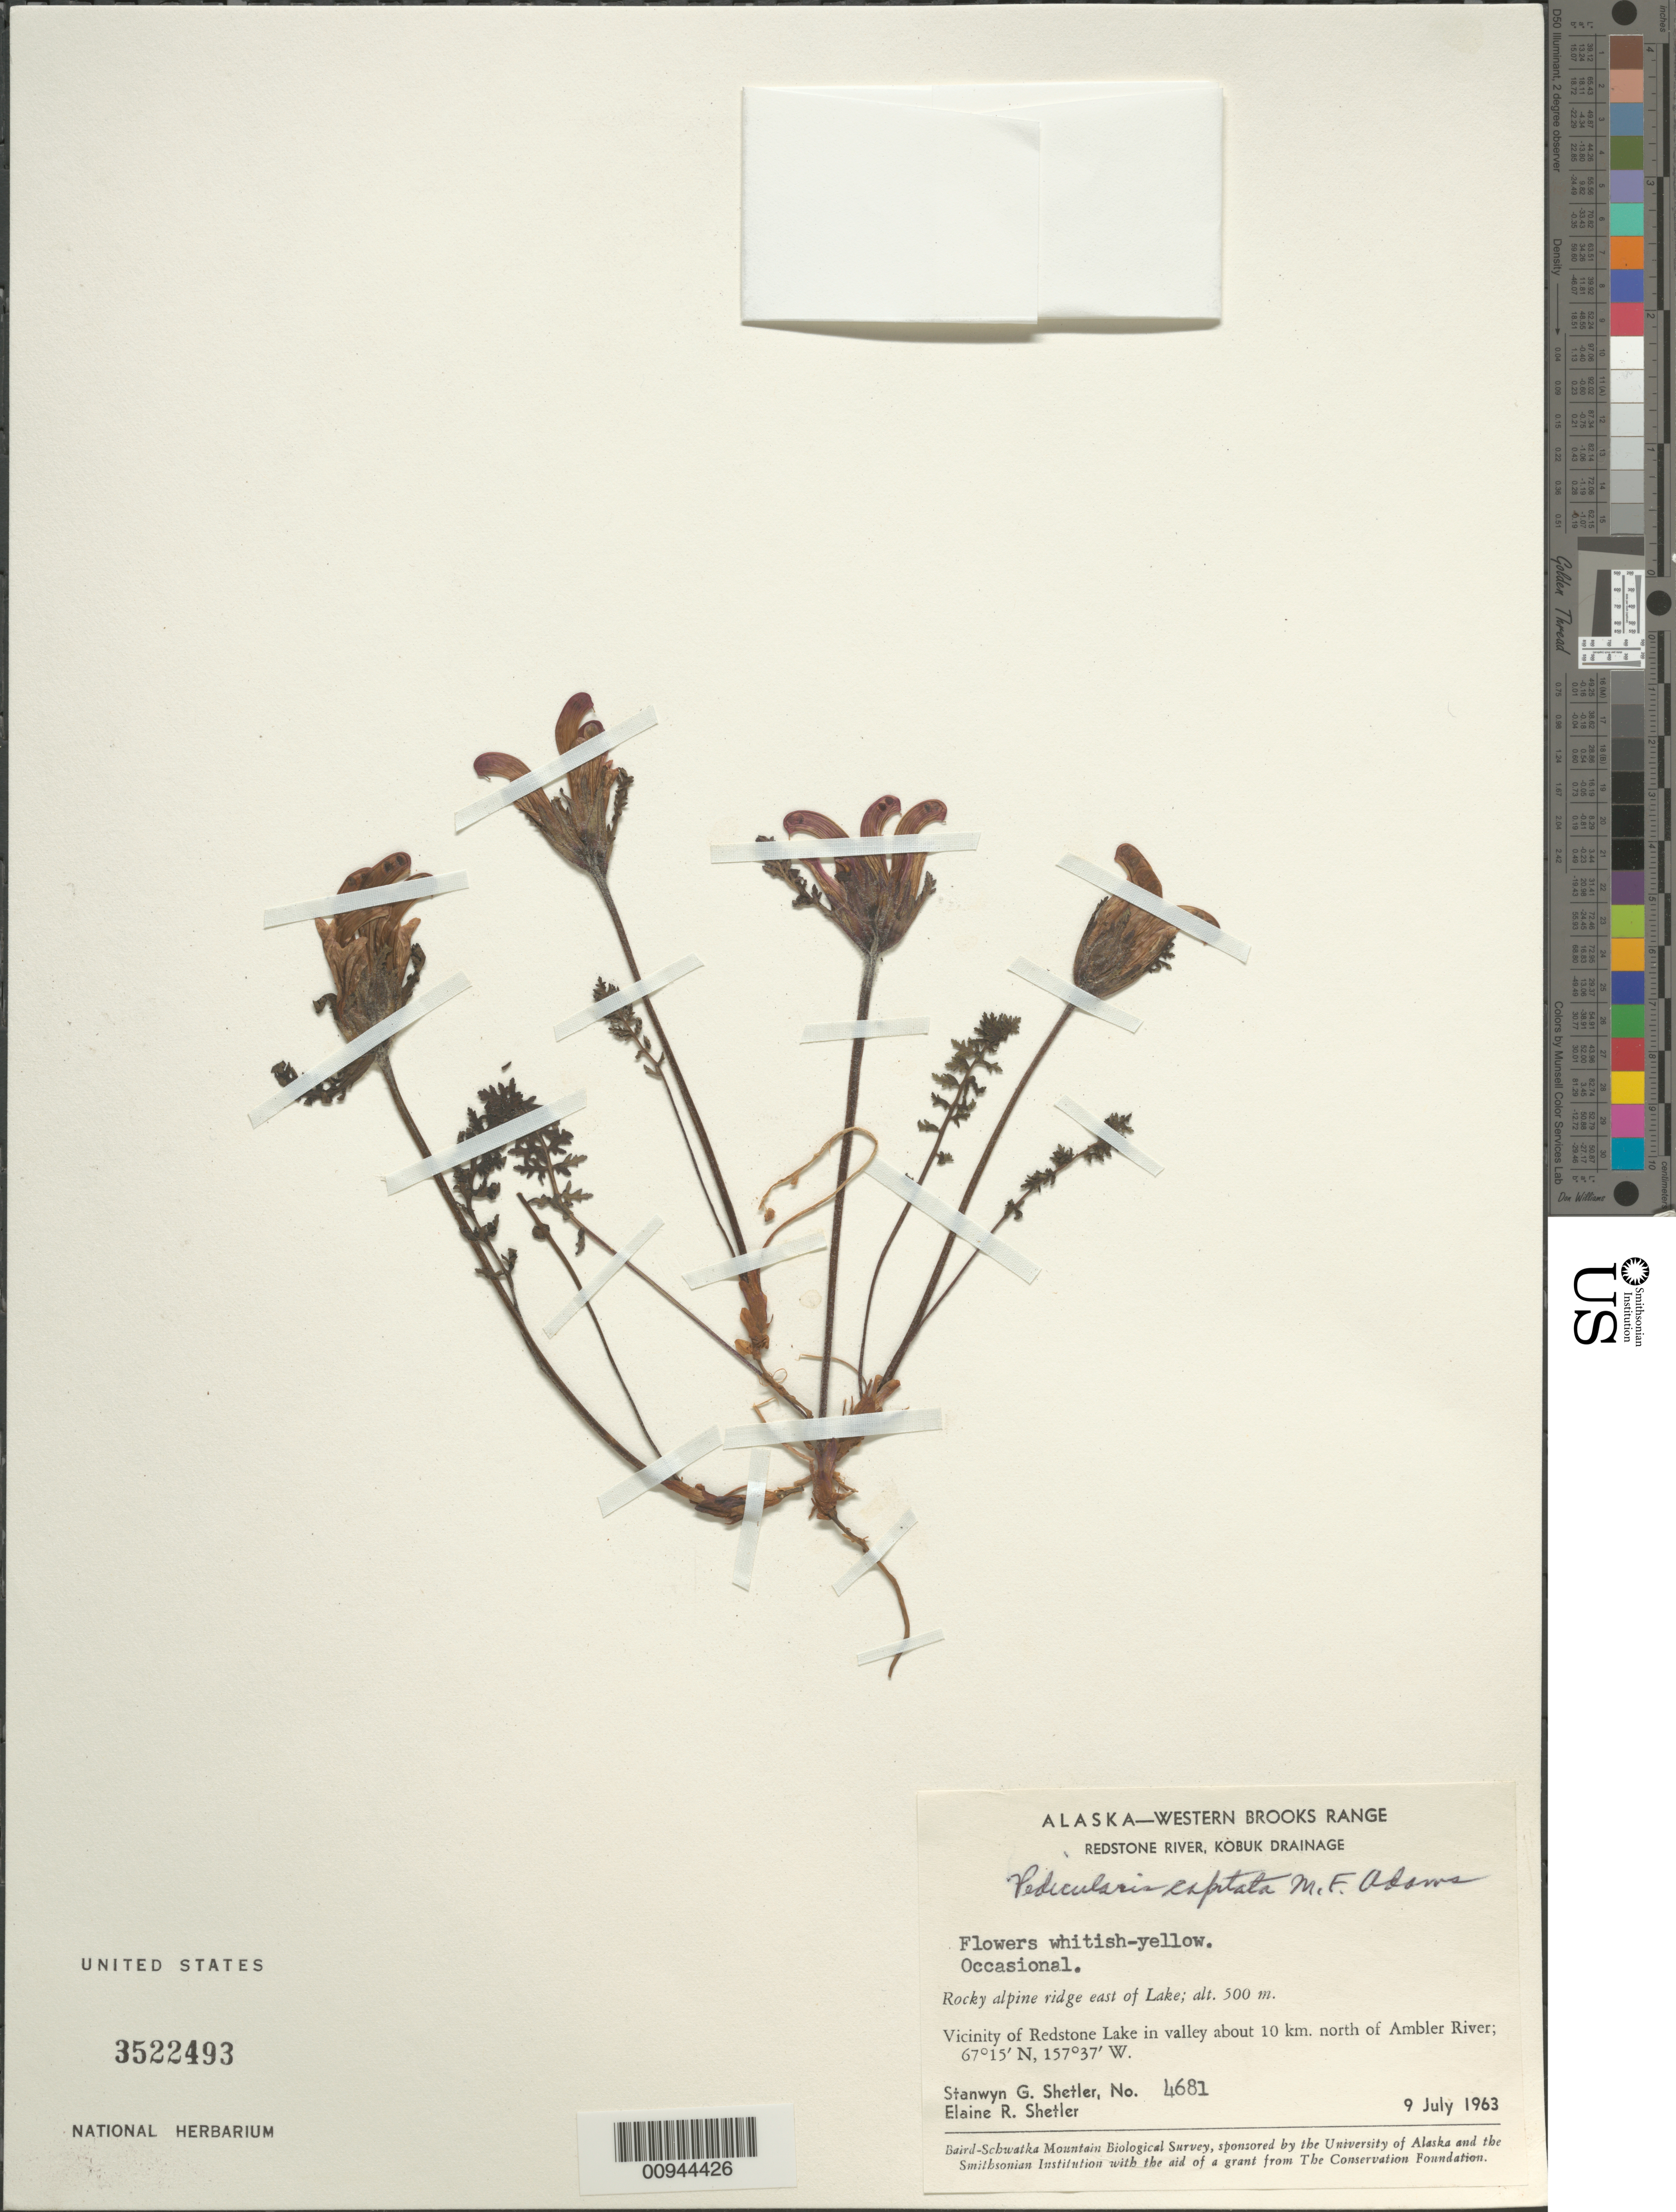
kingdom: Plantae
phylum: Tracheophyta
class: Magnoliopsida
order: Lamiales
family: Orobanchaceae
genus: Pedicularis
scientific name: Pedicularis capitata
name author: Adams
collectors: S. Shetler & E. R. Shetler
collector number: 4681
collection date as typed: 09 Jul 1963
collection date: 1963-07-09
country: United States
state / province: Alaska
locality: Vicinity of Redstone Lake in valley about 10 km. north of Ambler River. Western Brooks Range, Redstone River, Kobuk Drainage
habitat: Rocky alpine ridge east of Lake.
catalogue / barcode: US 3522493